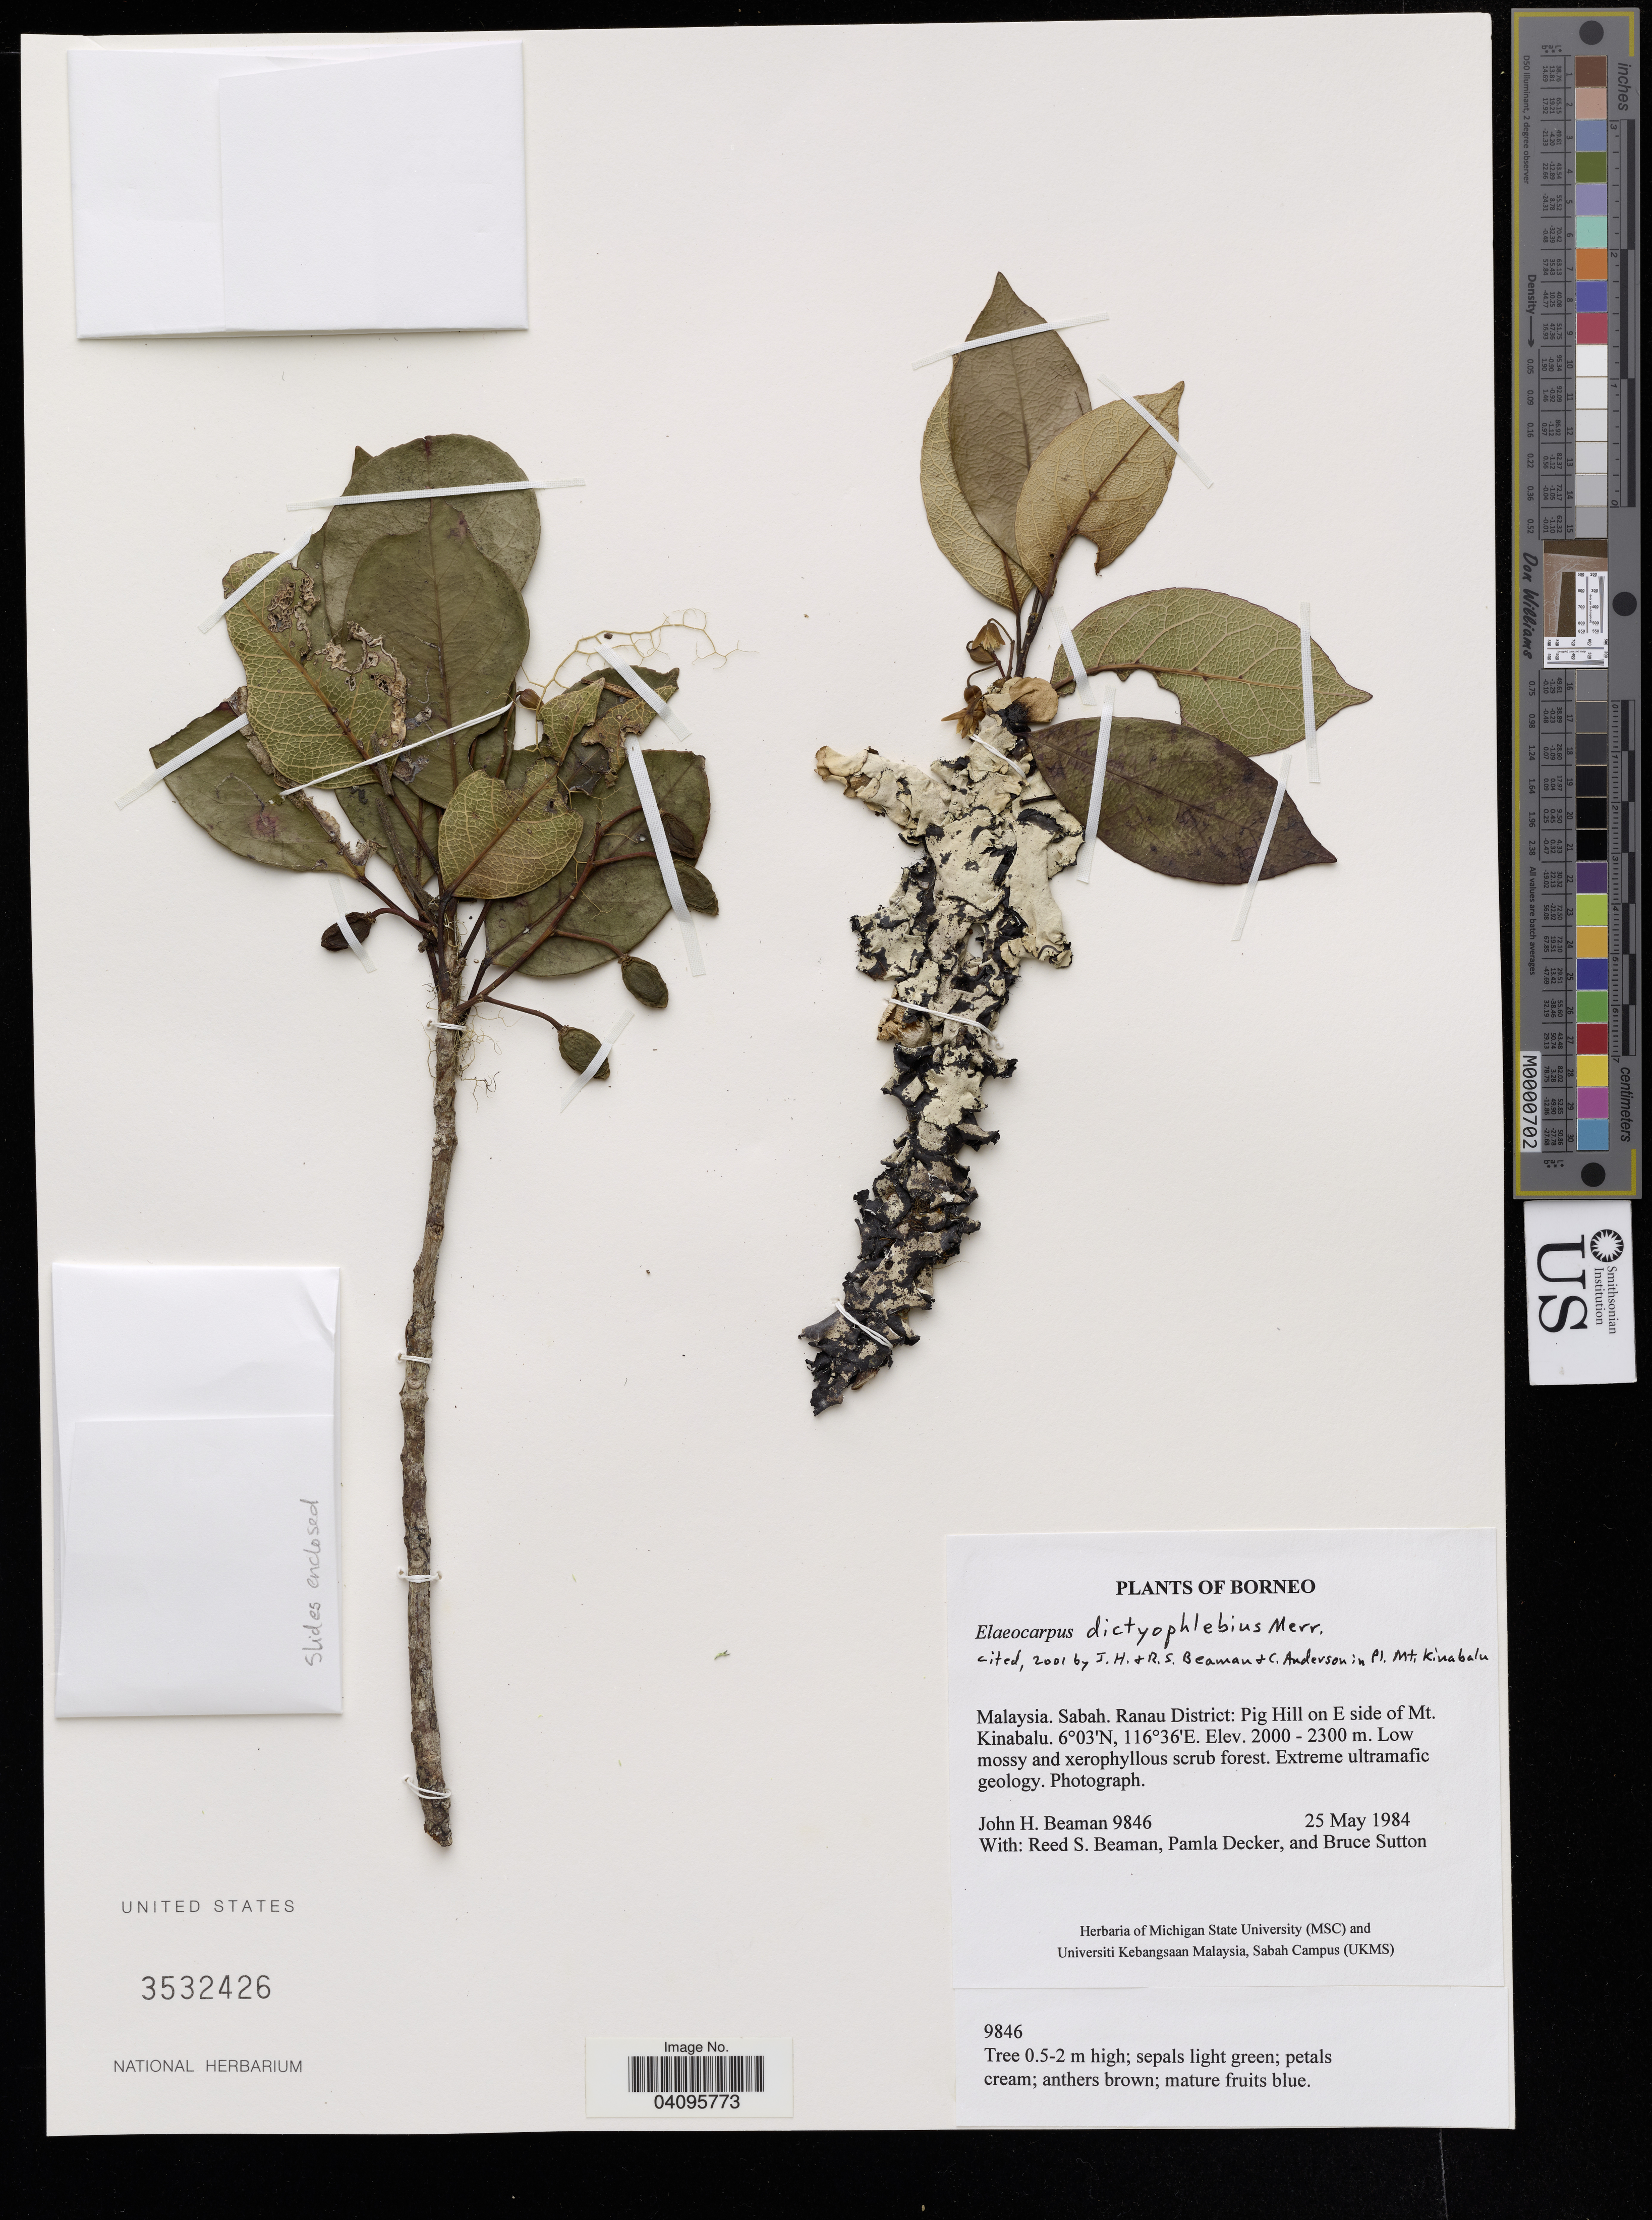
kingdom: Plantae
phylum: Tracheophyta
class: Magnoliopsida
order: Oxalidales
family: Elaeocarpaceae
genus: Elaeocarpus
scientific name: Elaeocarpus dictyophelbius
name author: Merr.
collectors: J. H. Beaman, R. S. Beaman, P. Decker & B. Sutton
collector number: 9846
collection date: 1984-05-25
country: Malaysia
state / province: Sabah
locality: Ranau District: Pig Hill on E side of Mt. Kinabalu.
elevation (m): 2000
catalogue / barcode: US 3532426